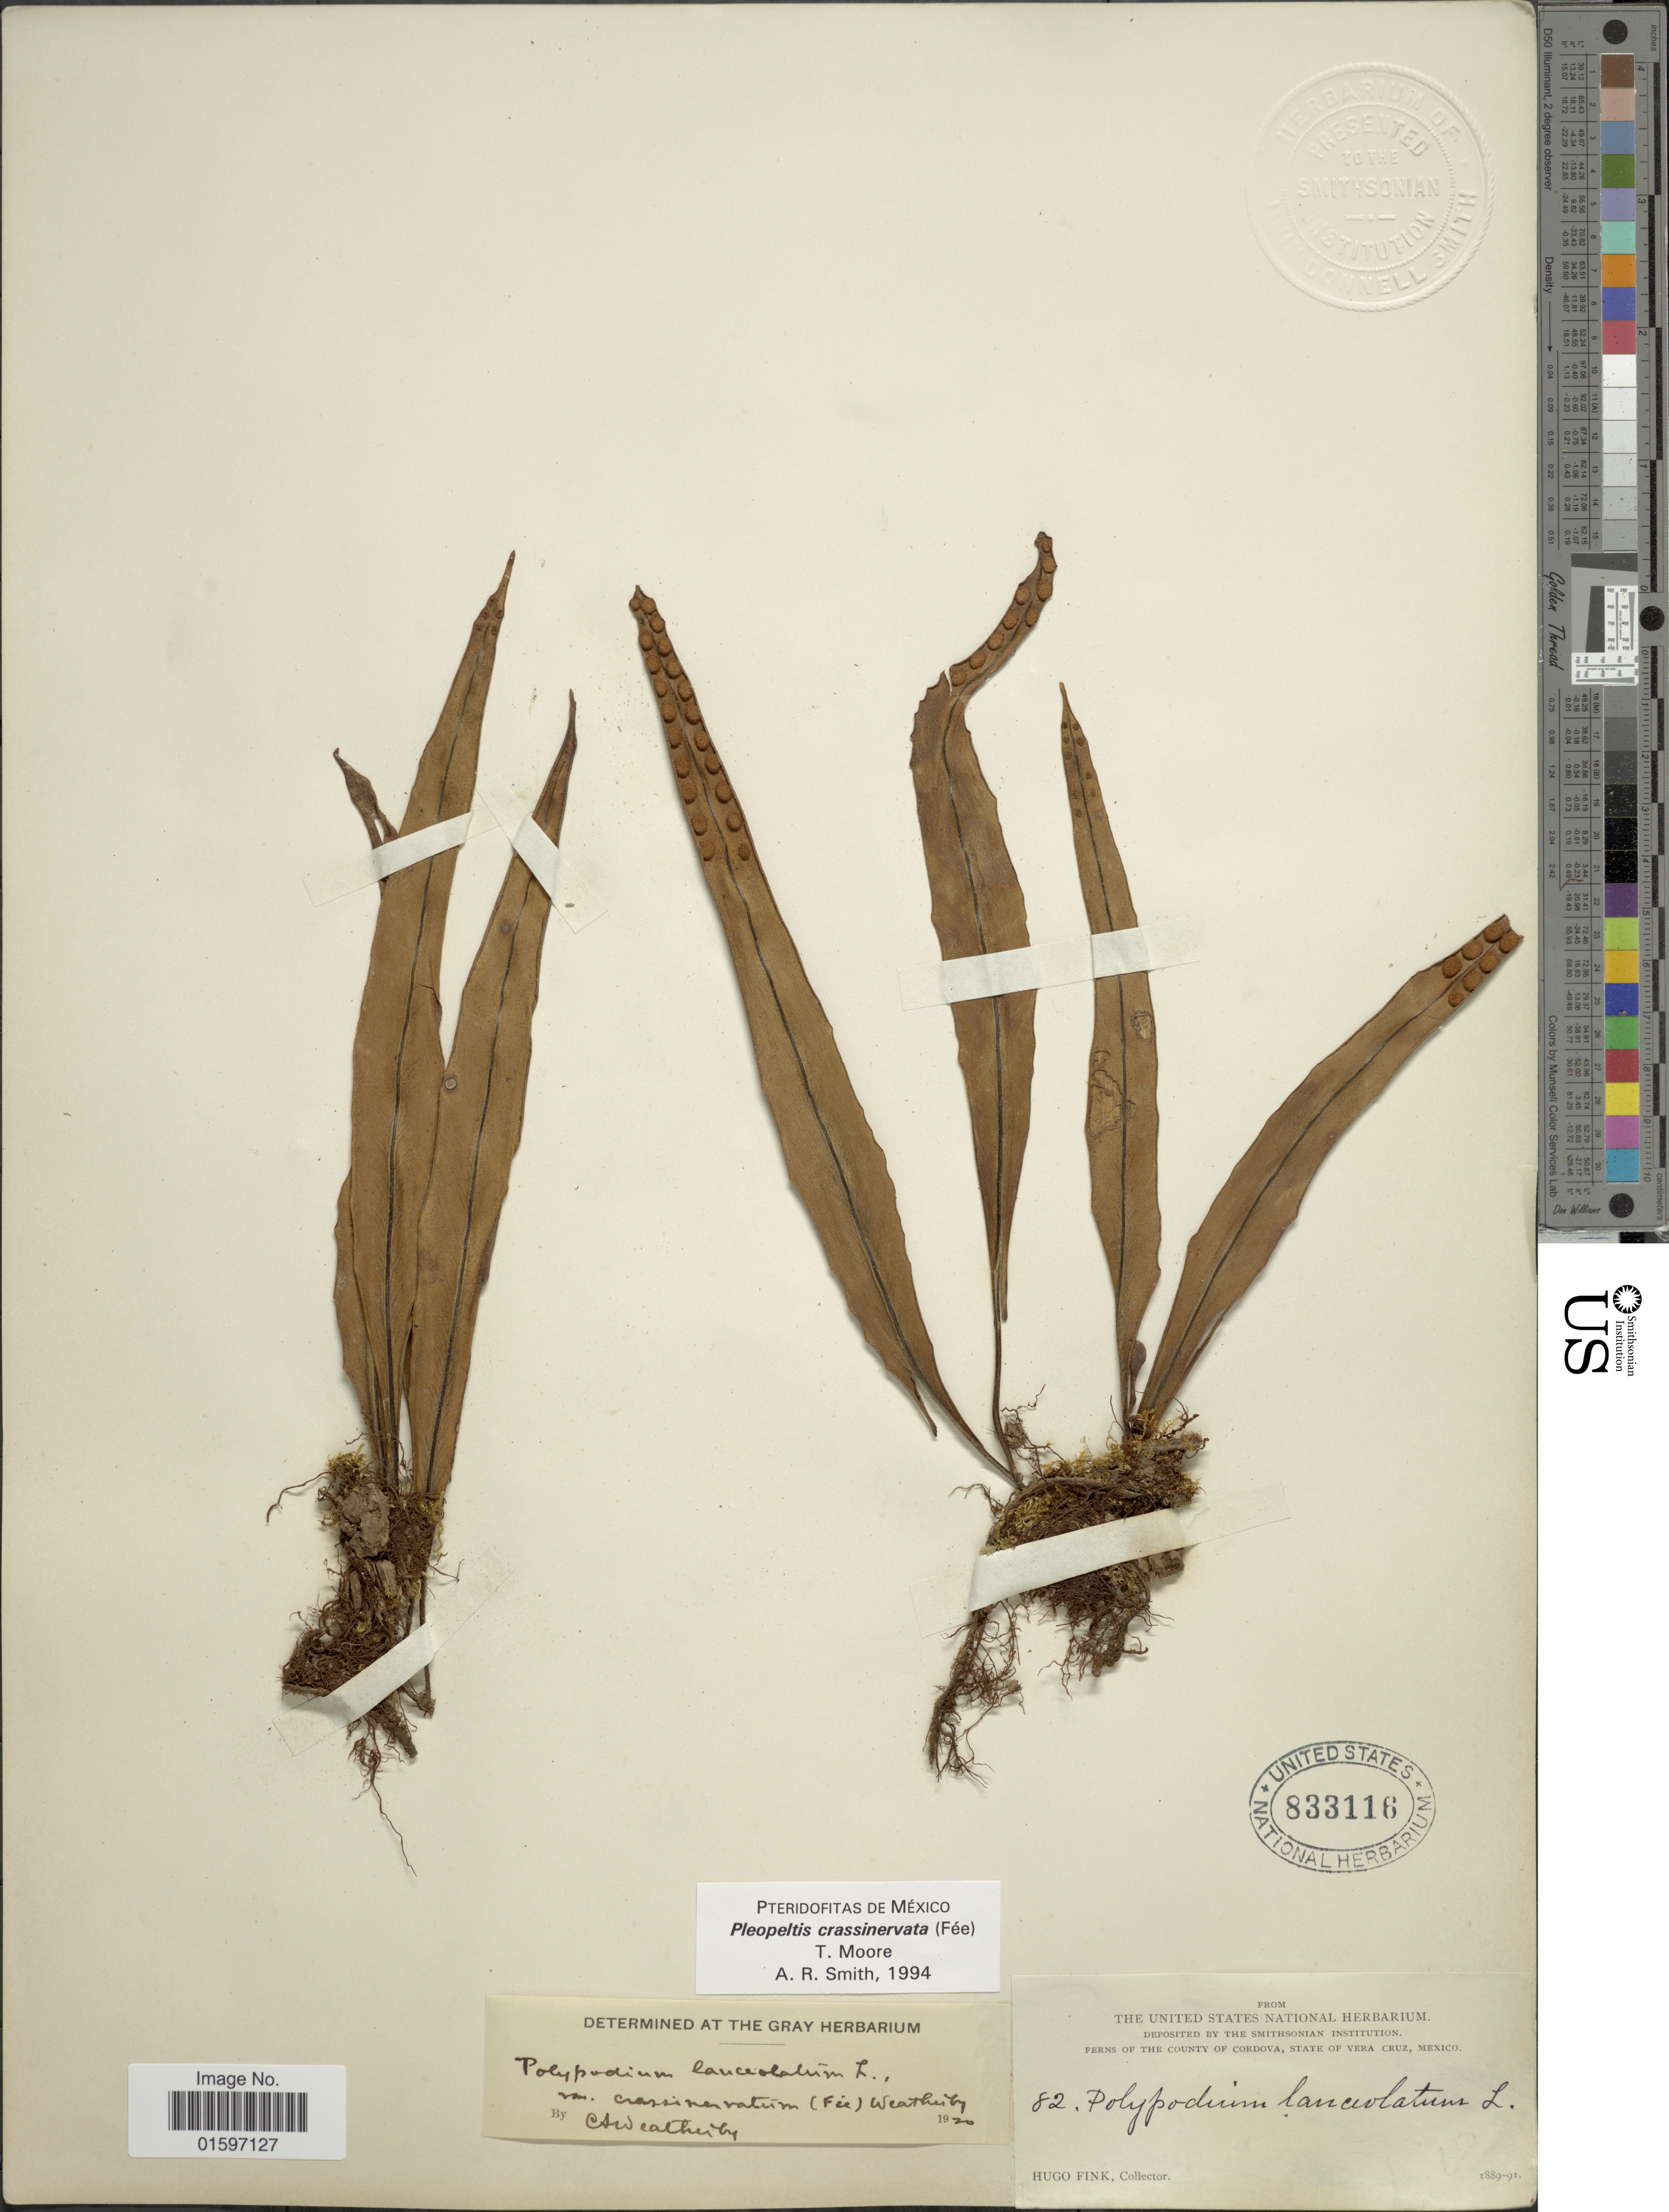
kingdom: Plantae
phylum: Tracheophyta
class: Polypodiopsida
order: Polypodiales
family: Polypodiaceae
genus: Pleopeltis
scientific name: Pleopeltis crassinervata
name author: (Fée) T. Moore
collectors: H. Fink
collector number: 82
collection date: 1889/1891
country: Mexico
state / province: Veracruz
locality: The County of Cordova, State of Vera Cruz, Mexico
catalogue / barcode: US 833116